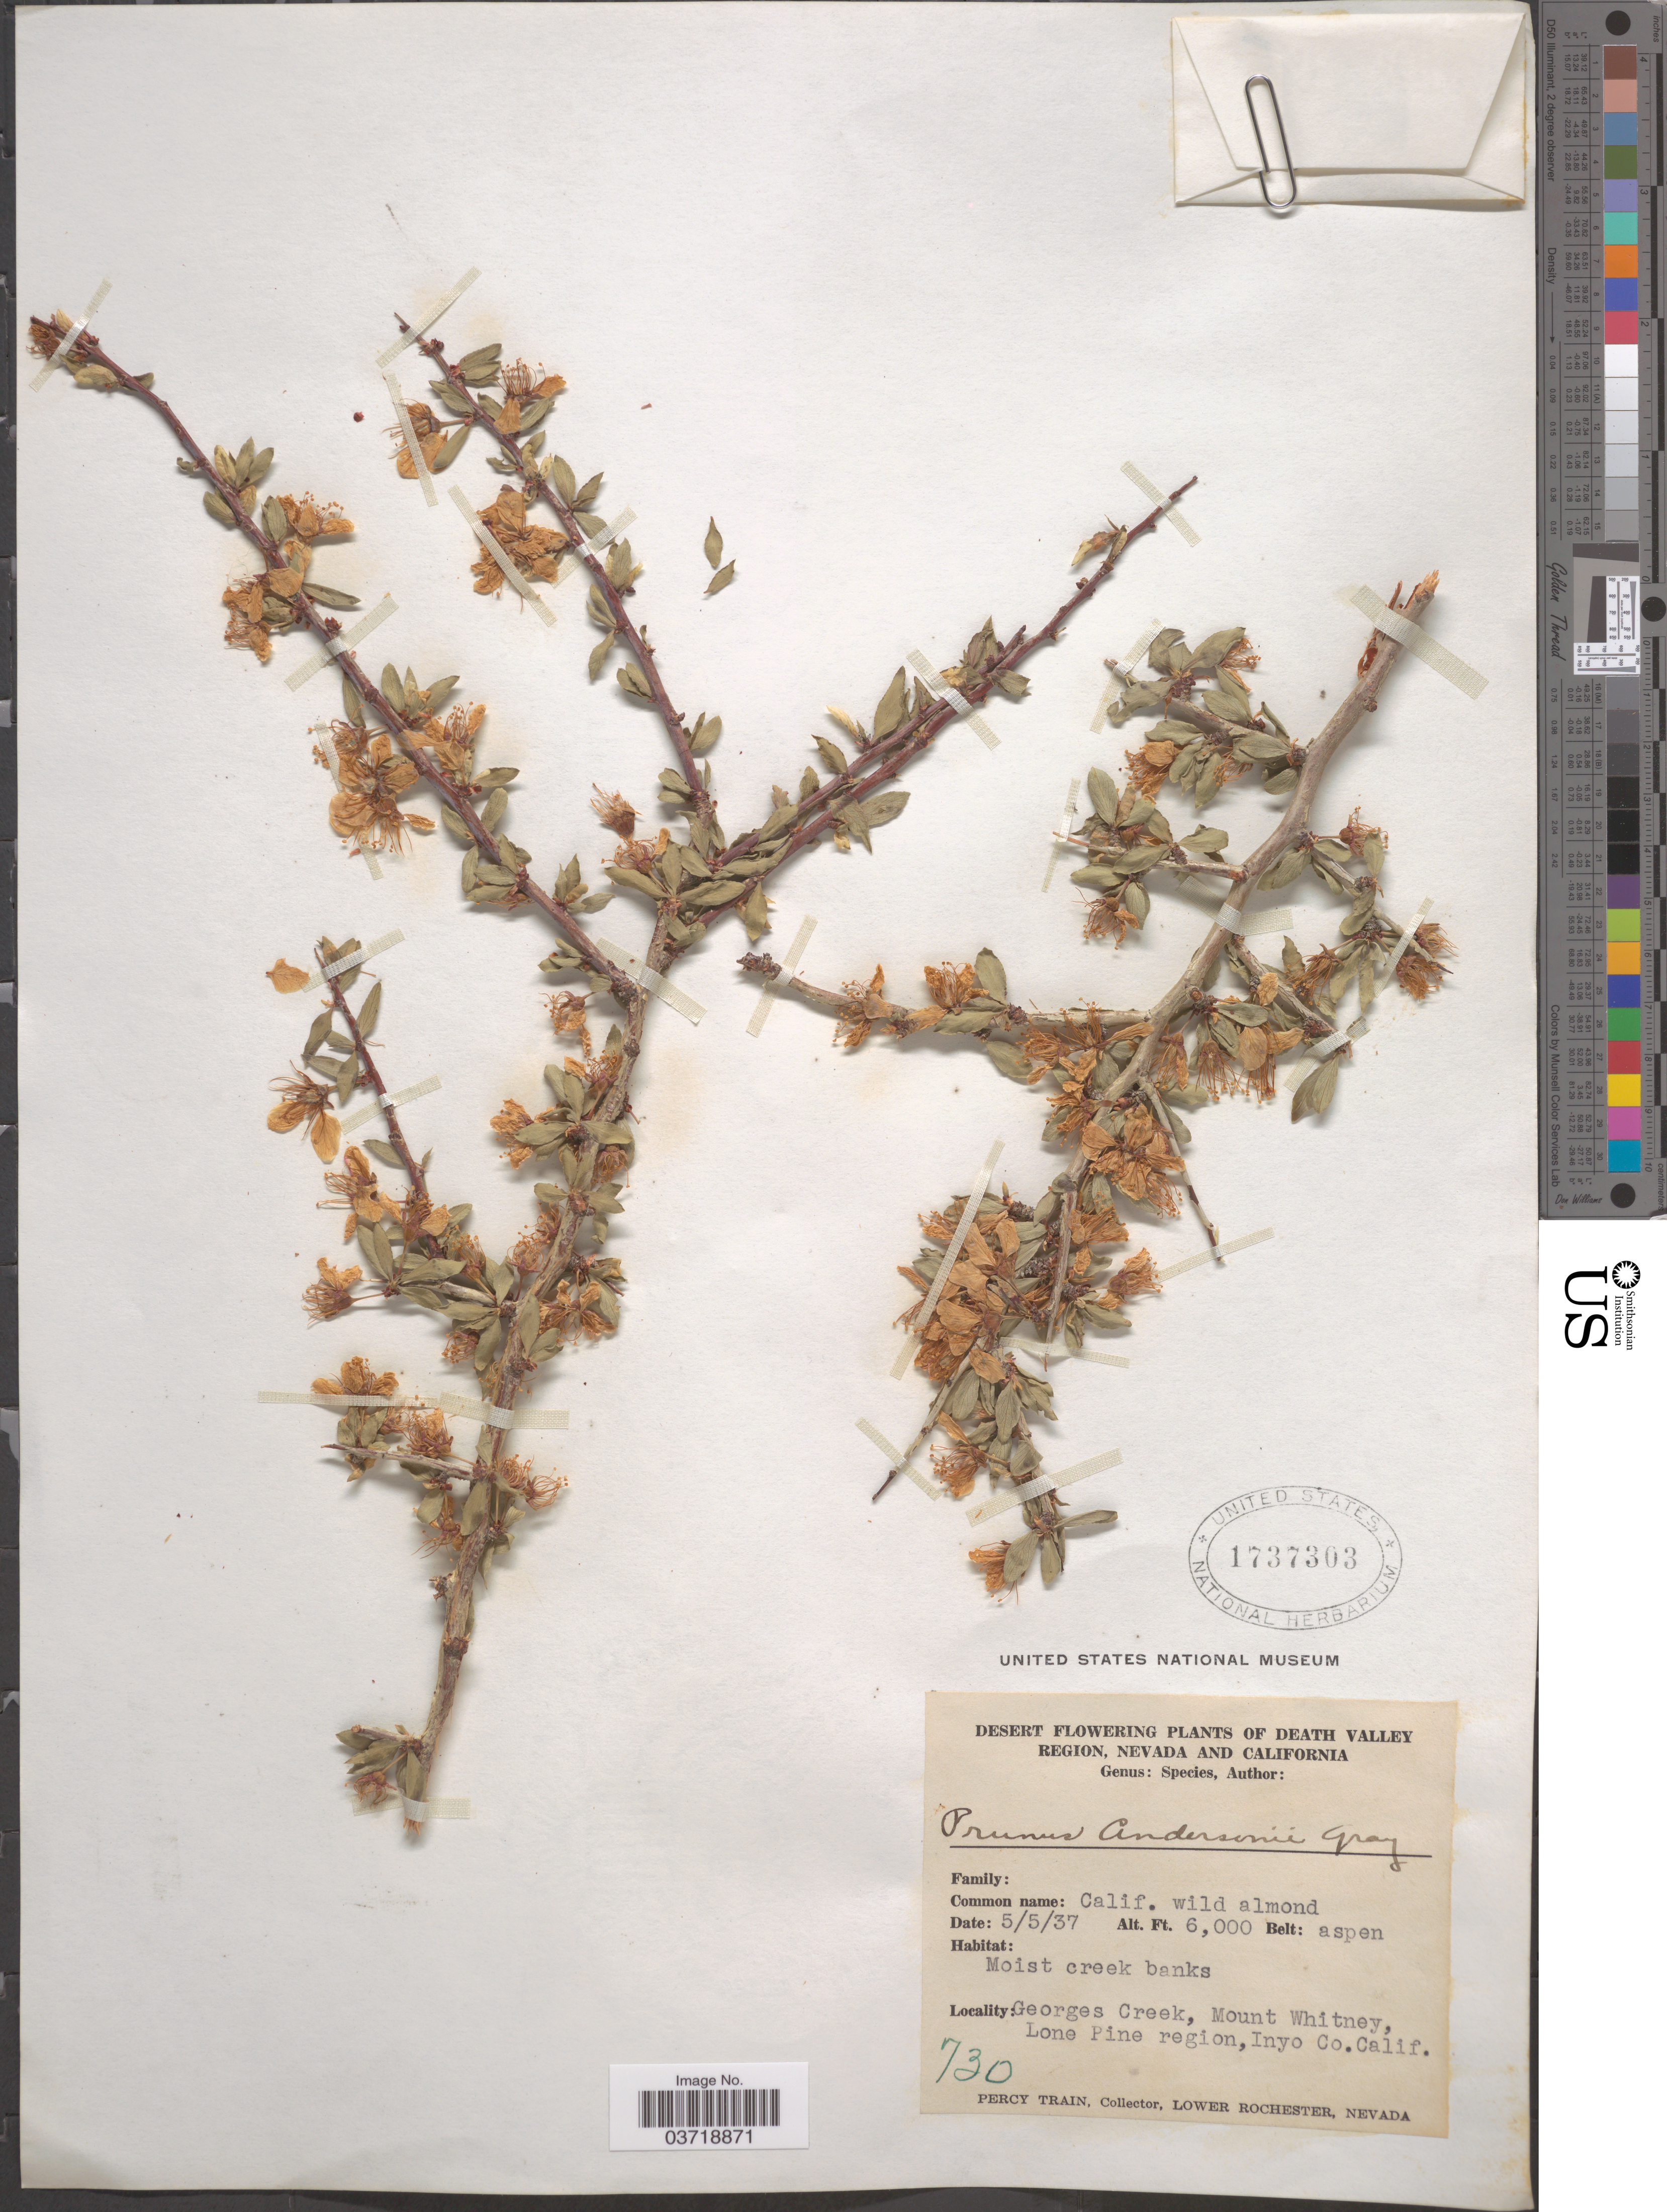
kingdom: Plantae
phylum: Tracheophyta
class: Magnoliopsida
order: Rosales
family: Rosaceae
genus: Prunus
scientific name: Prunus andersonii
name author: A. Gray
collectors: P. Train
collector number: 730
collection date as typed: Transcribed d/m/y: 5/5/37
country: United States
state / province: California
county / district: Inyo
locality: Death Valley. Georges Creek, Mount Whitney, Lone Pine region, Inyo Co.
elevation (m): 1829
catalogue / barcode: US 1737303